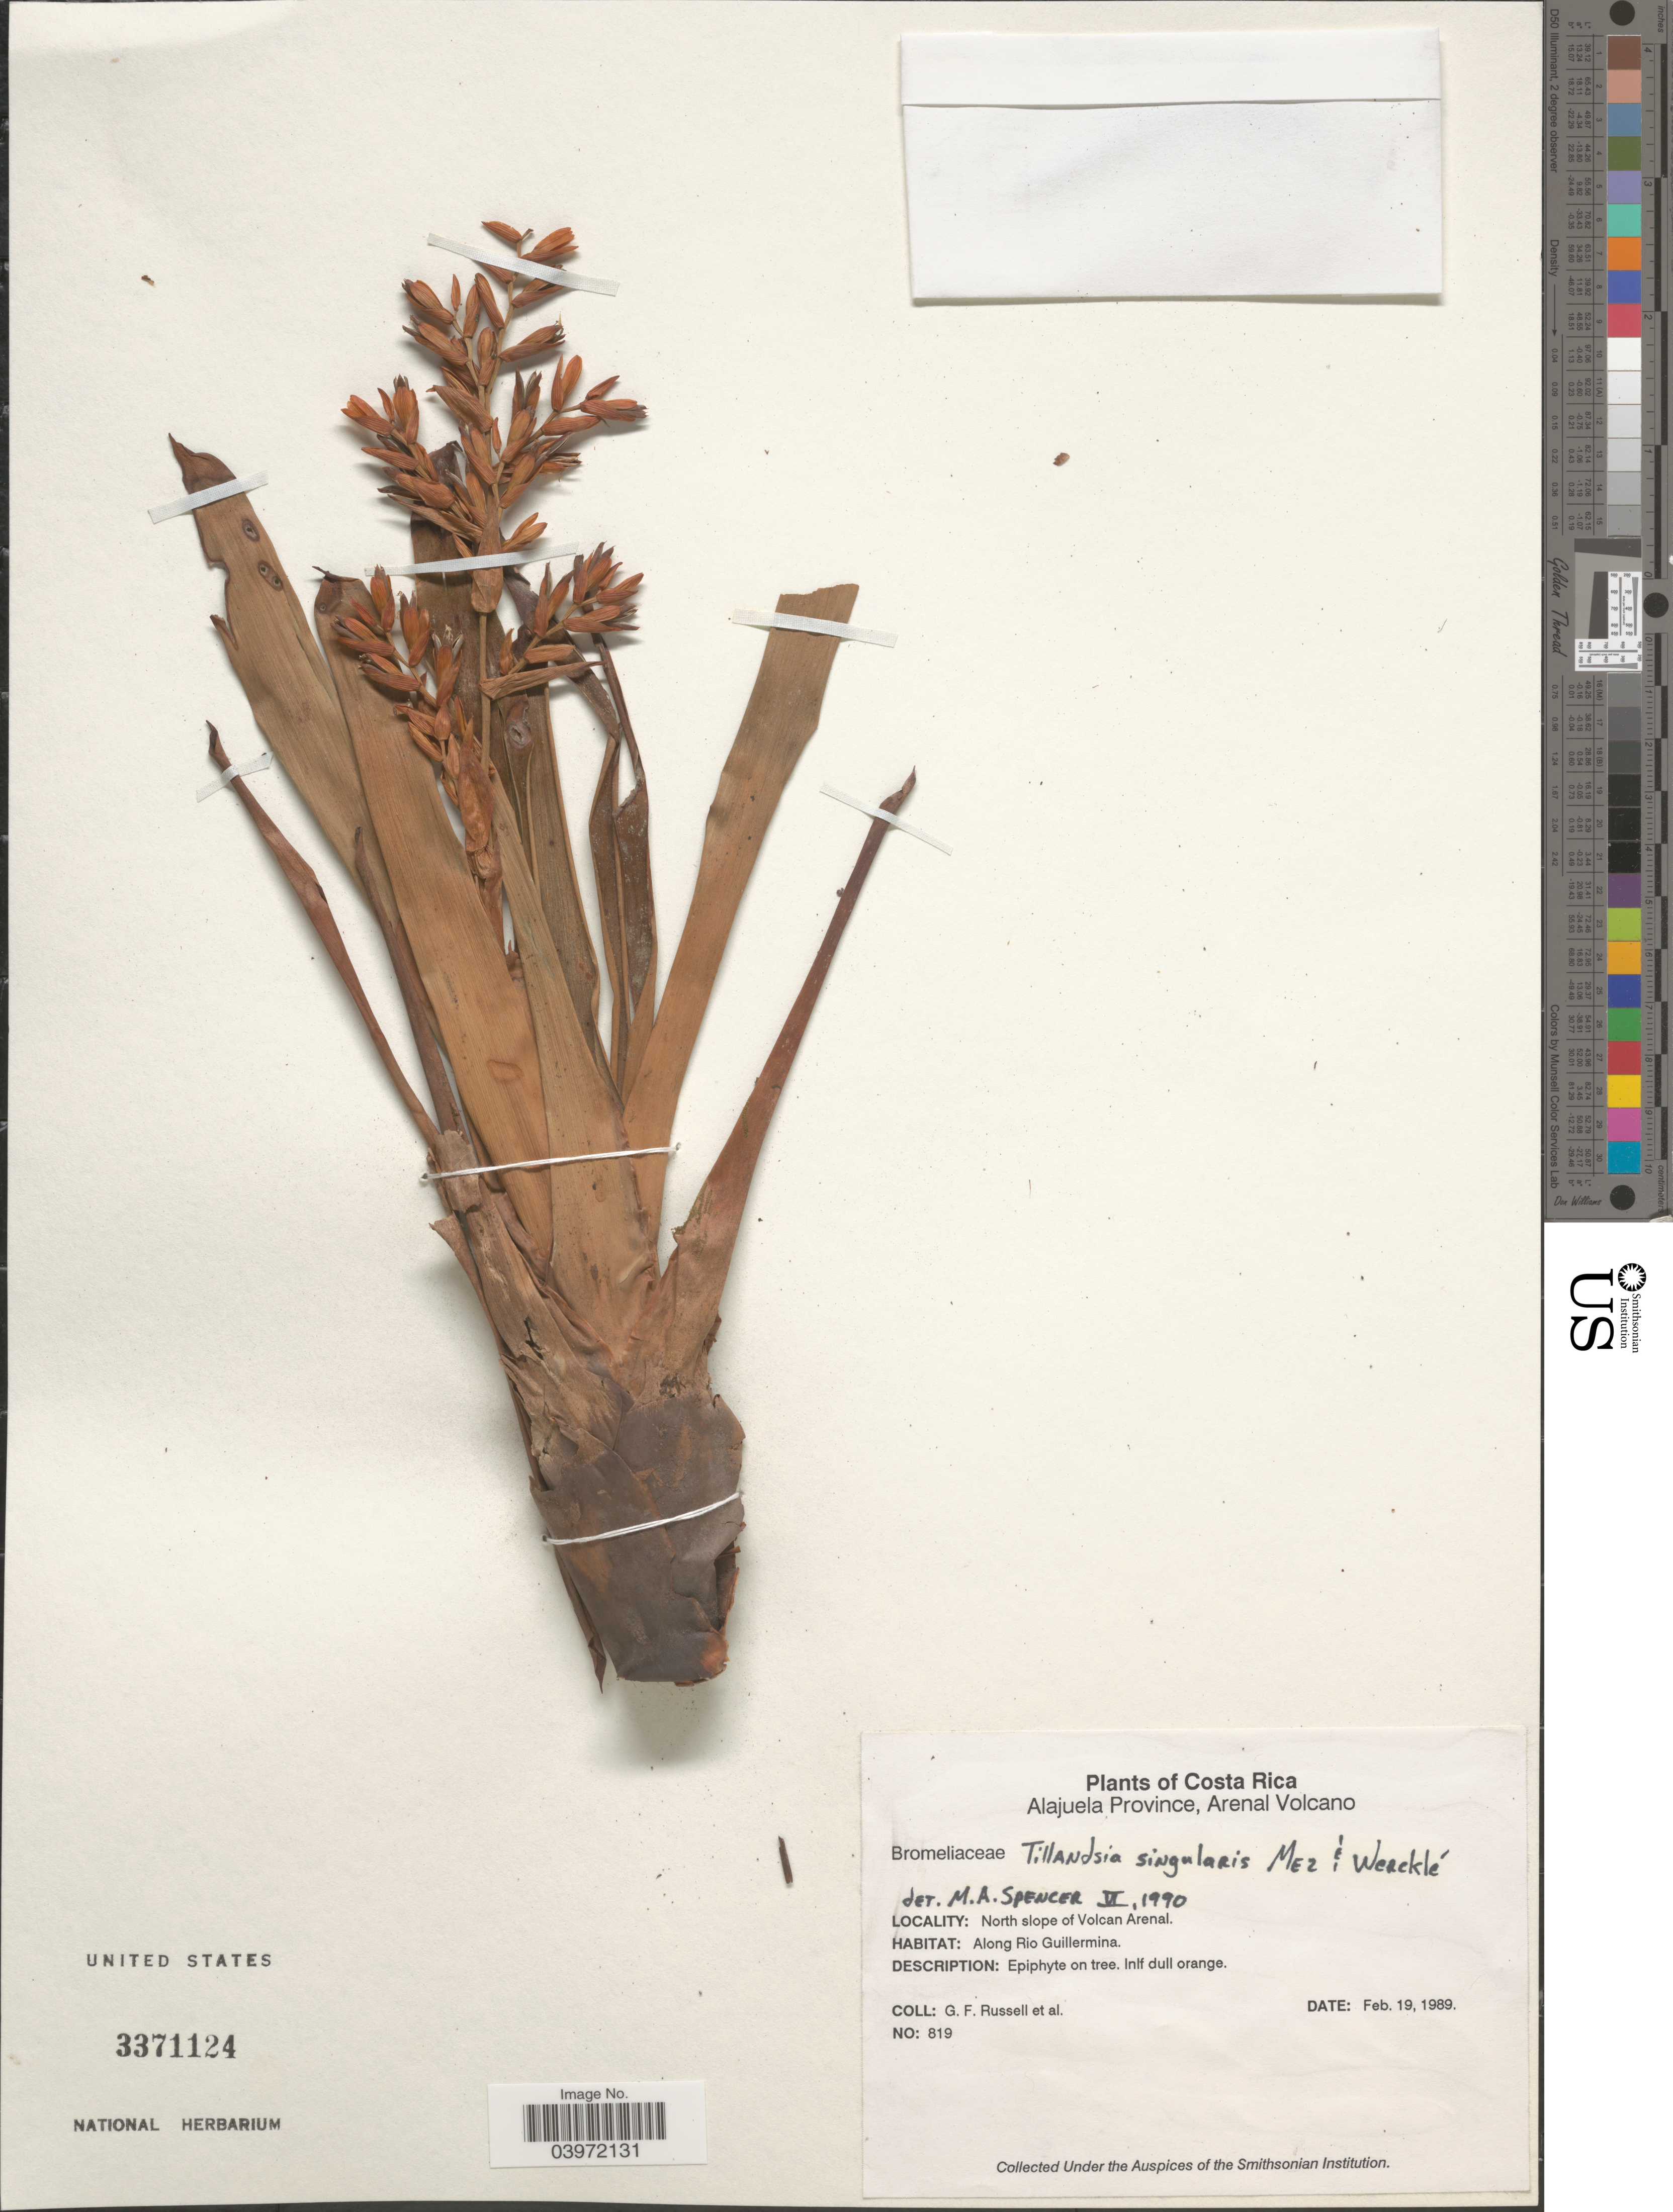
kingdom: Plantae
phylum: Tracheophyta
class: Liliopsida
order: Poales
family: Bromeliaceae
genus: Tillandsia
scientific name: Tillandsia singularis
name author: Mez & Wercklé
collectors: G. Russell & et al.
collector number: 819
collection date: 1989-02-19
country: Costa Rica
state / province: Alajuela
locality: Arenal Volcano. North slope of Volcan Arenal. Along Rio Guillermina.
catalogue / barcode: US 3371124